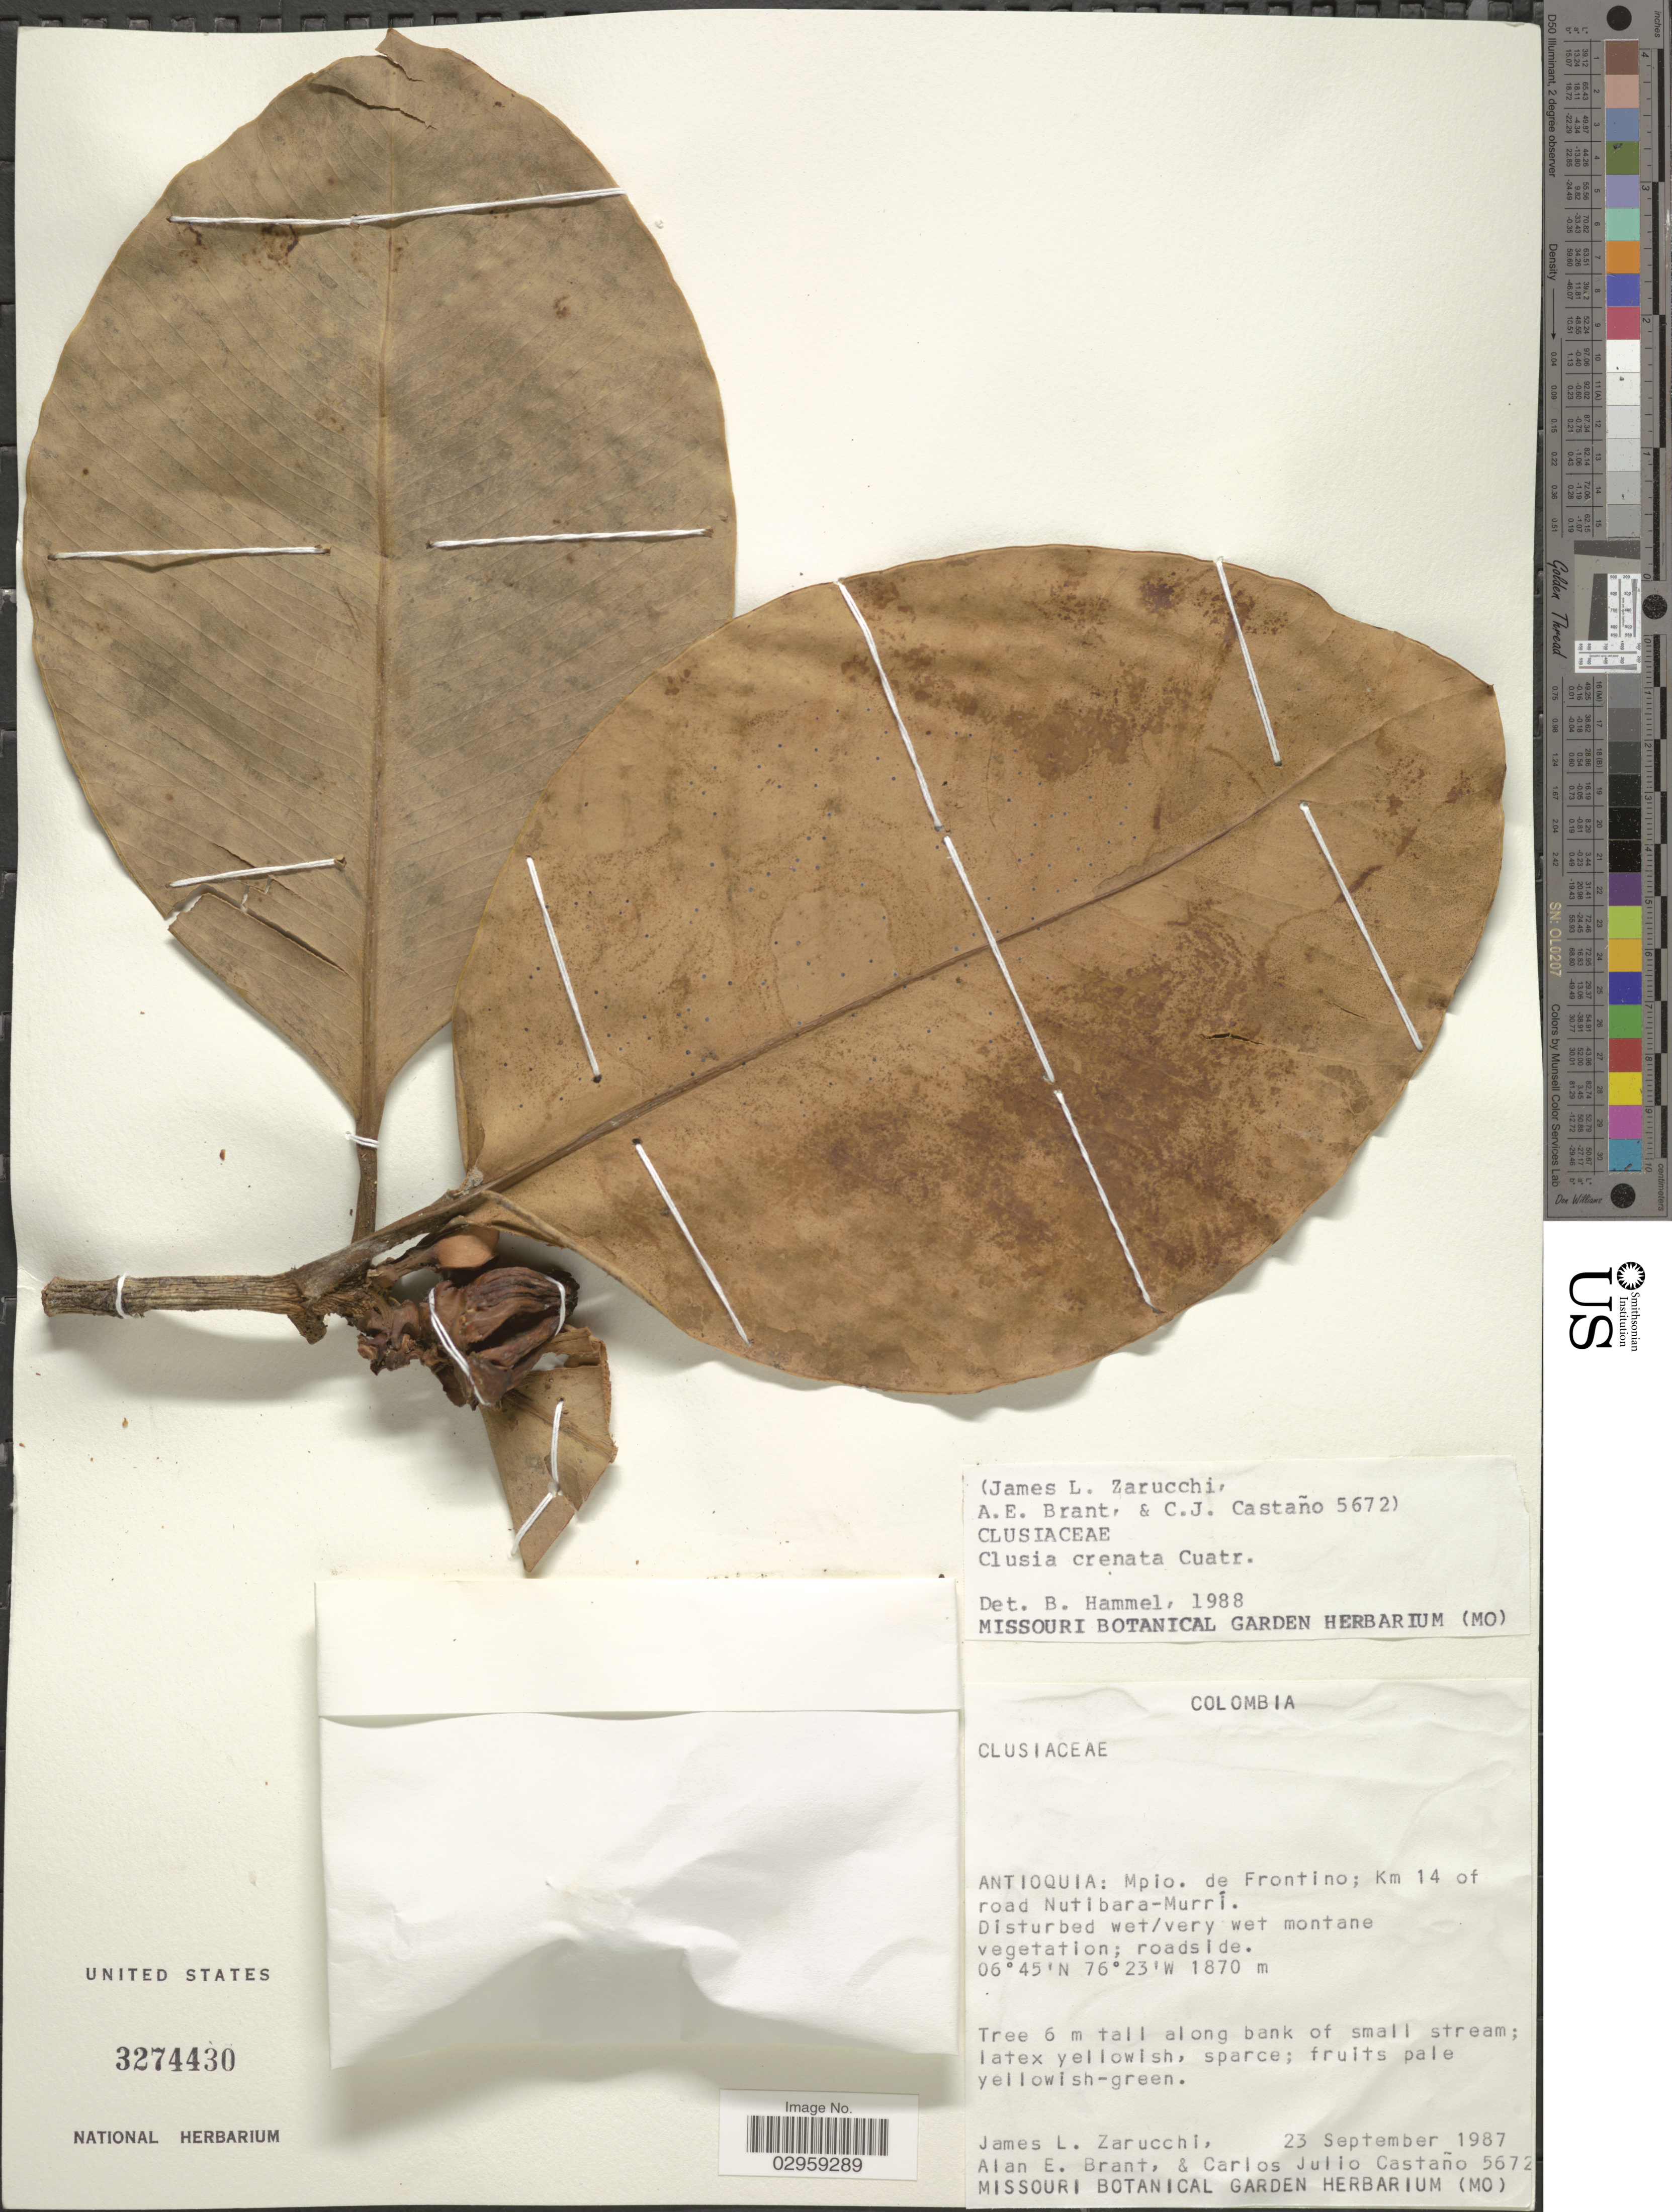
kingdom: Plantae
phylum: Tracheophyta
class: Magnoliopsida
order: Malpighiales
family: Clusiaceae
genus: Clusia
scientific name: Clusia crenata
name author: Cuatrec.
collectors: J. L. Zarucchi, A. Brant & C. Castaño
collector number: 5672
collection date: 1987-09-23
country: Colombia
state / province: Antioquia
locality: Mpio. de Frontino; km 14 of road Nutibara-Murrí.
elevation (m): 1870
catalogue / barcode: US 3274430